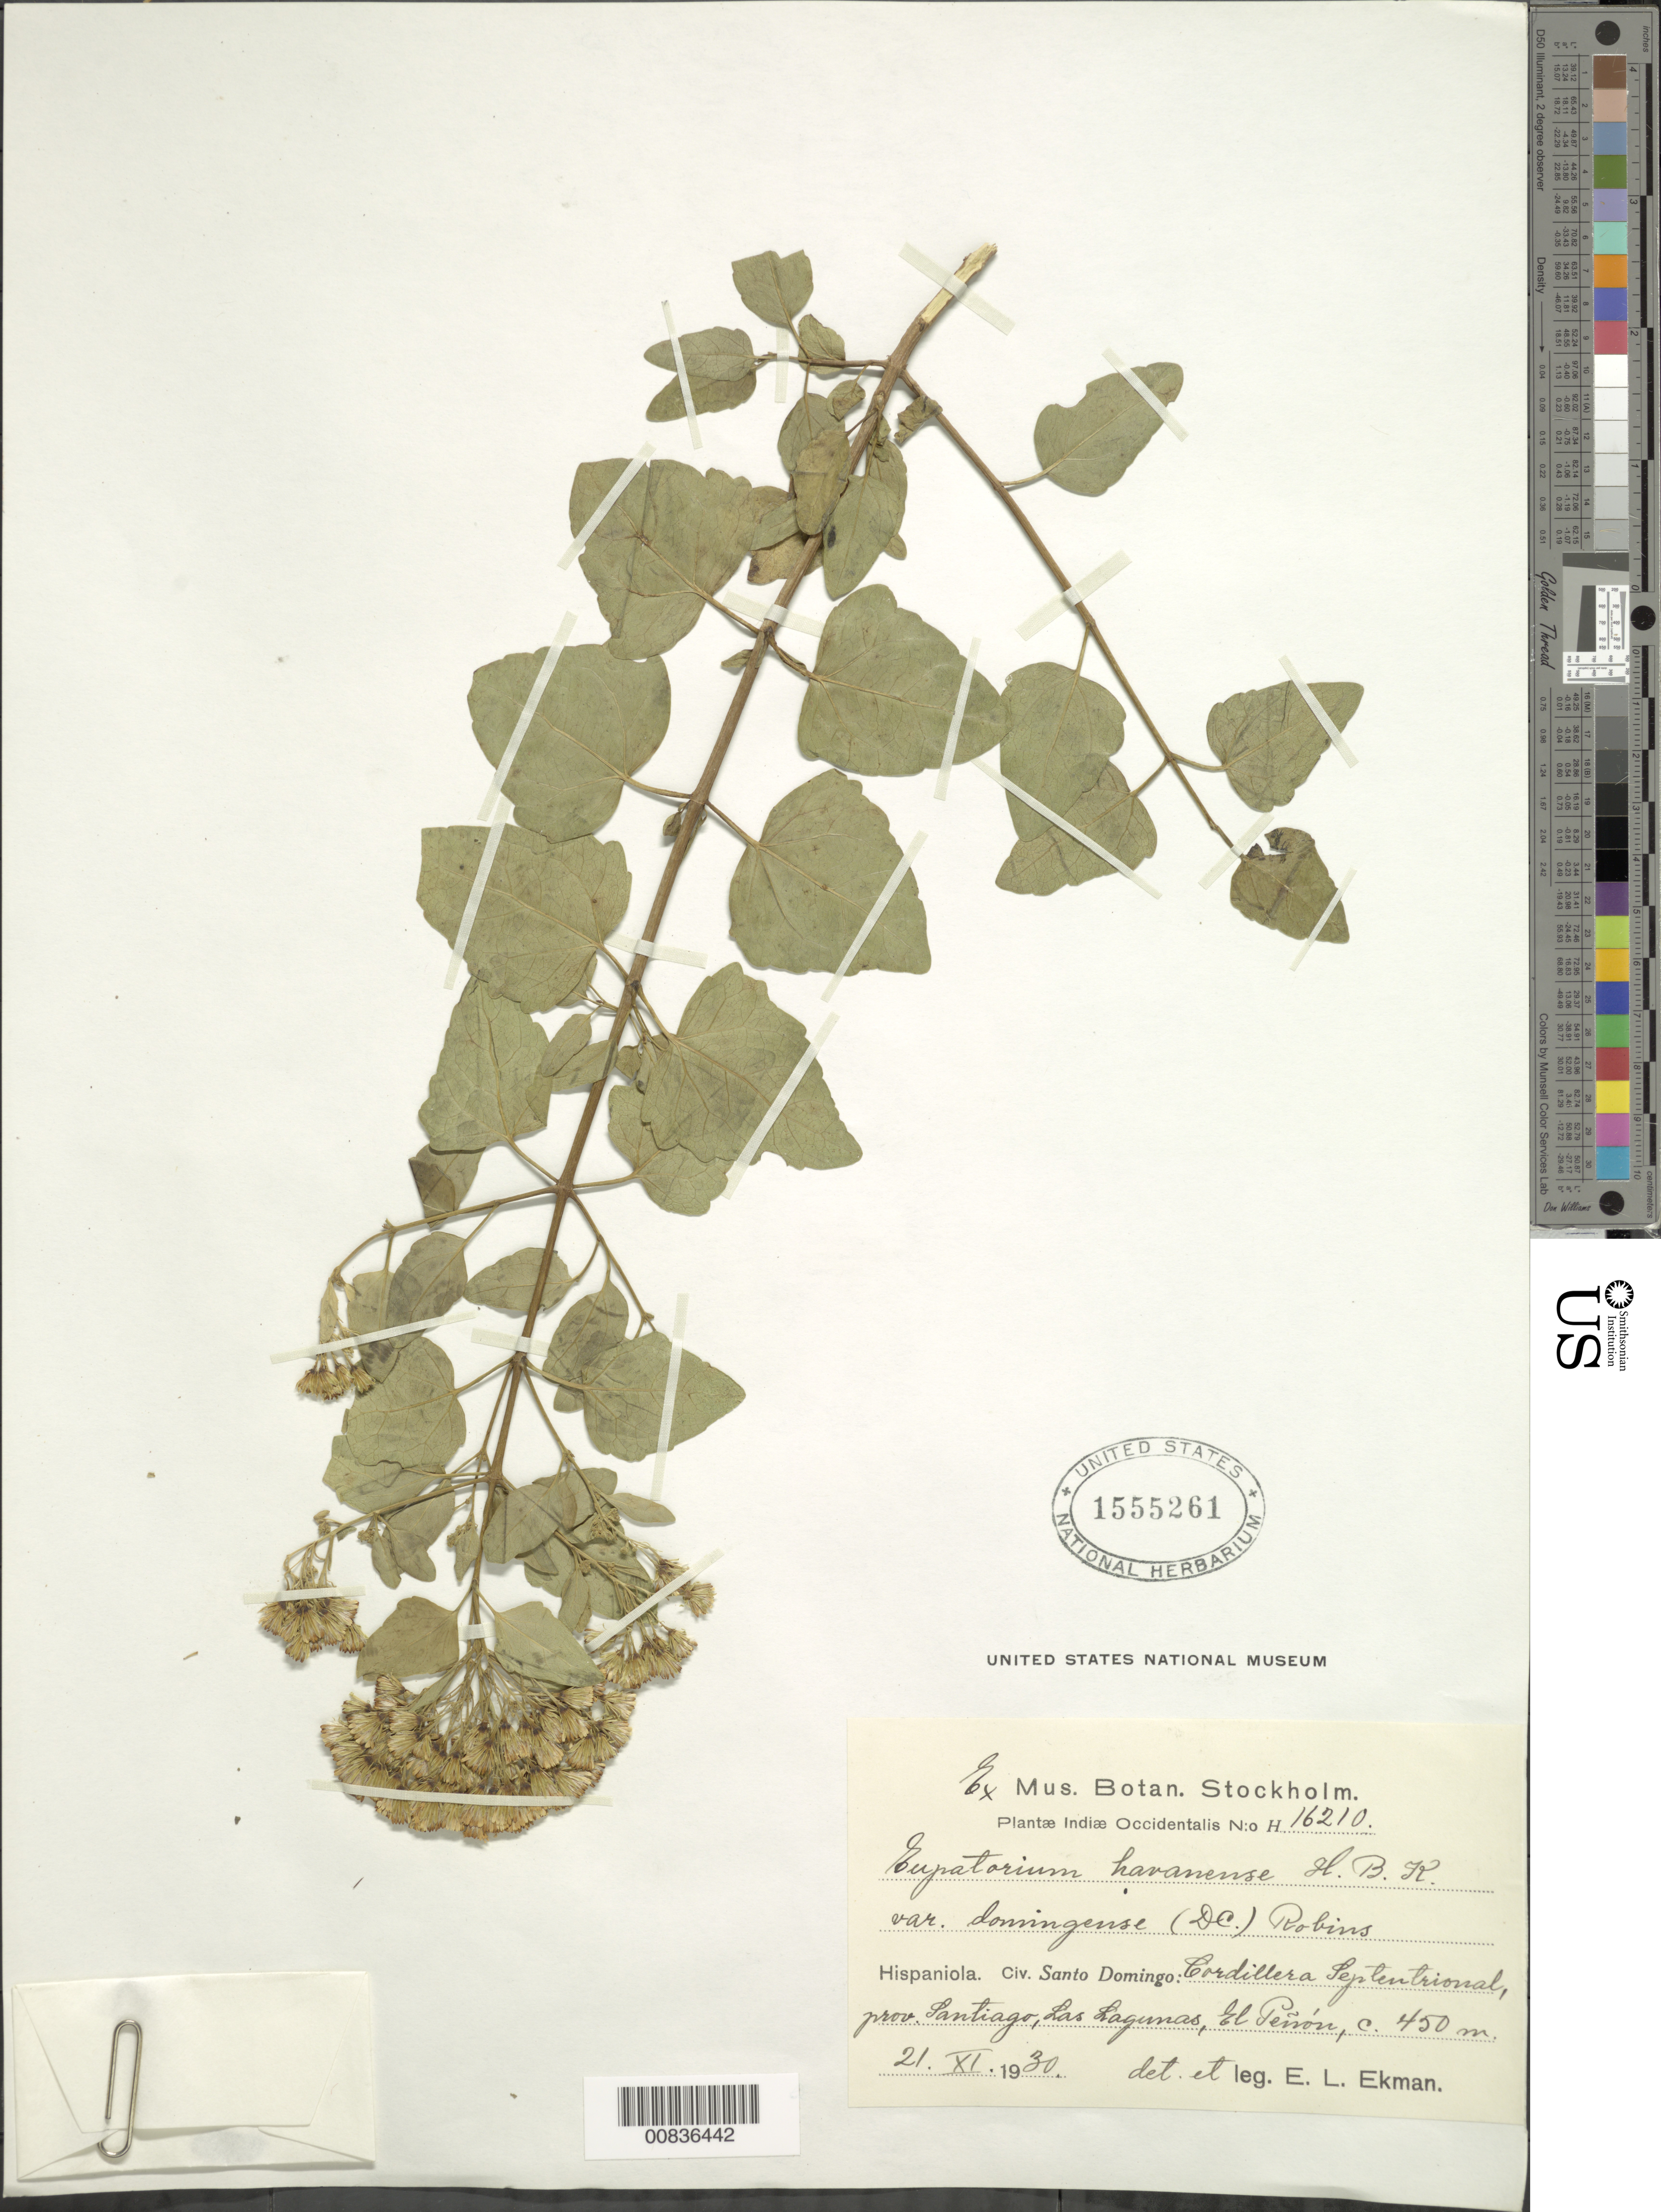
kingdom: Plantae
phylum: Tracheophyta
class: Magnoliopsida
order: Asterales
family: Asteraceae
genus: Ageratina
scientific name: Ageratina havanensis var. domingense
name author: (DC.) H. Rob.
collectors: E. L. Ekman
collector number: H 16210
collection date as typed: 21 Nov 1930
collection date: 1930-11-21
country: Dominican Republic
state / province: Santiago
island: Hispaniola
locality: Cordillera Septentrional, Las Lagunas, El Peñon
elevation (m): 450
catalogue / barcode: US 1555261